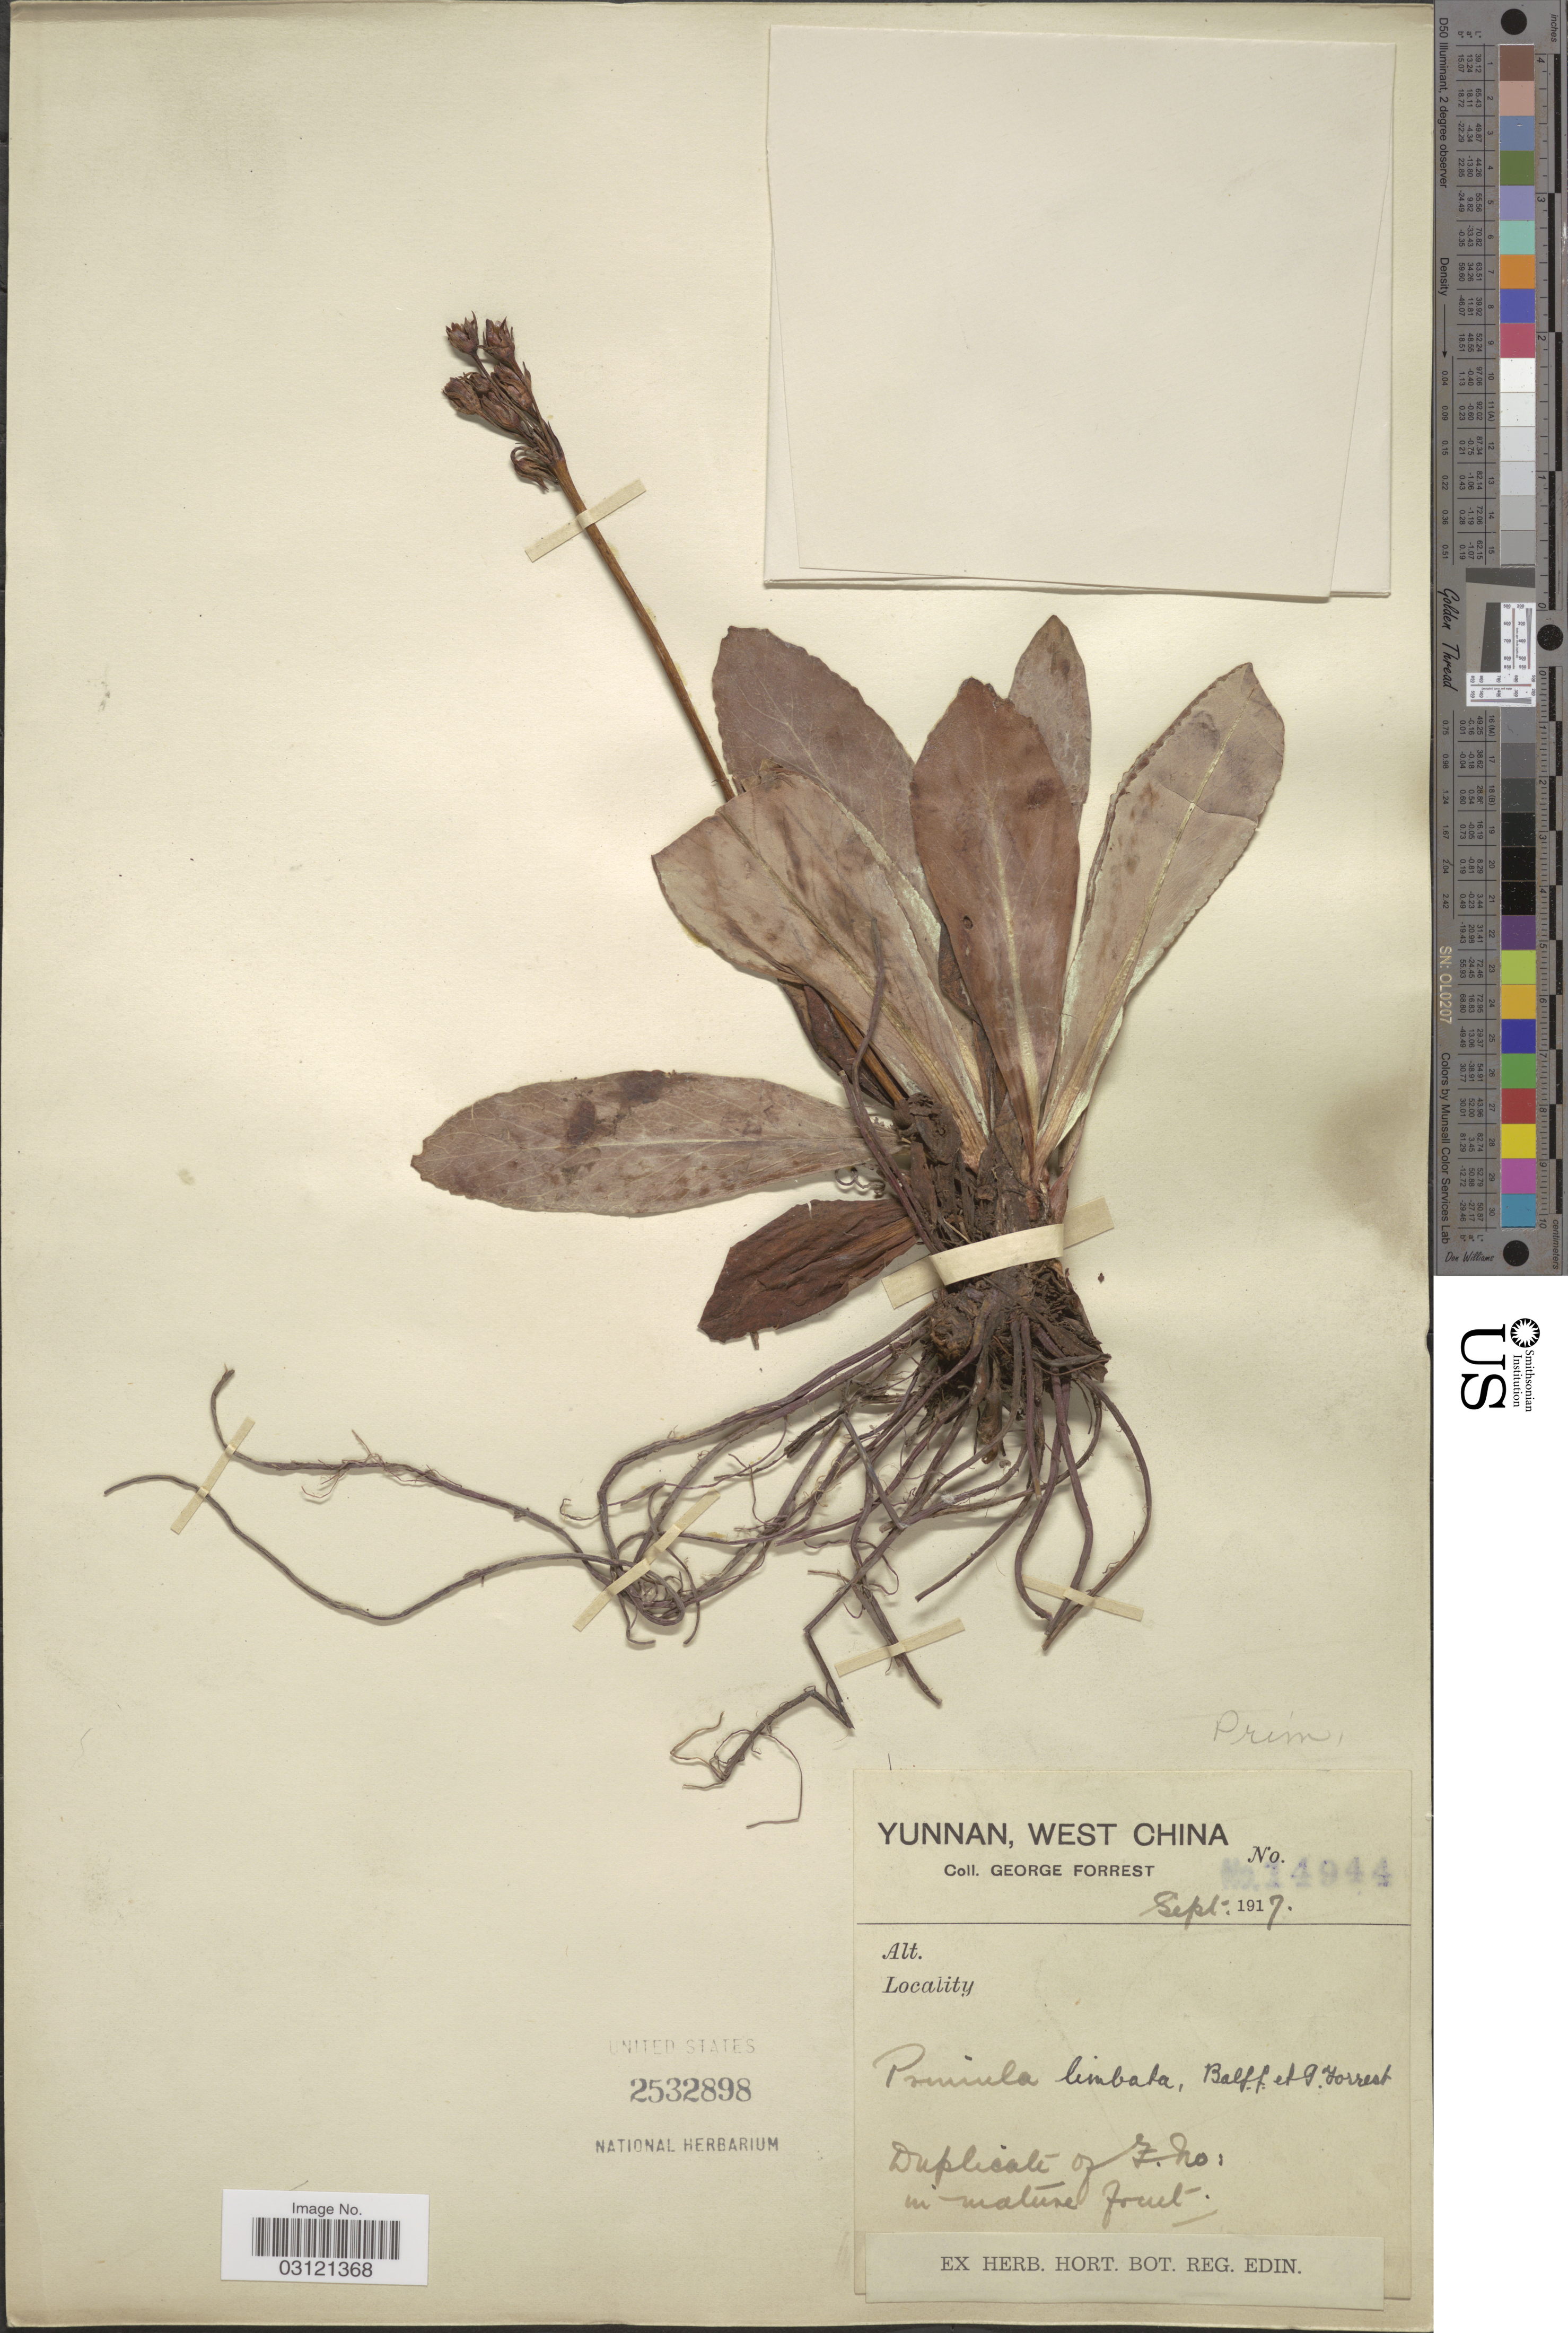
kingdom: Plantae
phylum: Tracheophyta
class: Magnoliopsida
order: Ericales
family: Primulaceae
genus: Primula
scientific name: Primula limbata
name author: Balf. f. & Forrest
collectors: G. Forrest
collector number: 14944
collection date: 1917-09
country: China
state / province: Yunnan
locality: West China.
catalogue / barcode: US 2532898